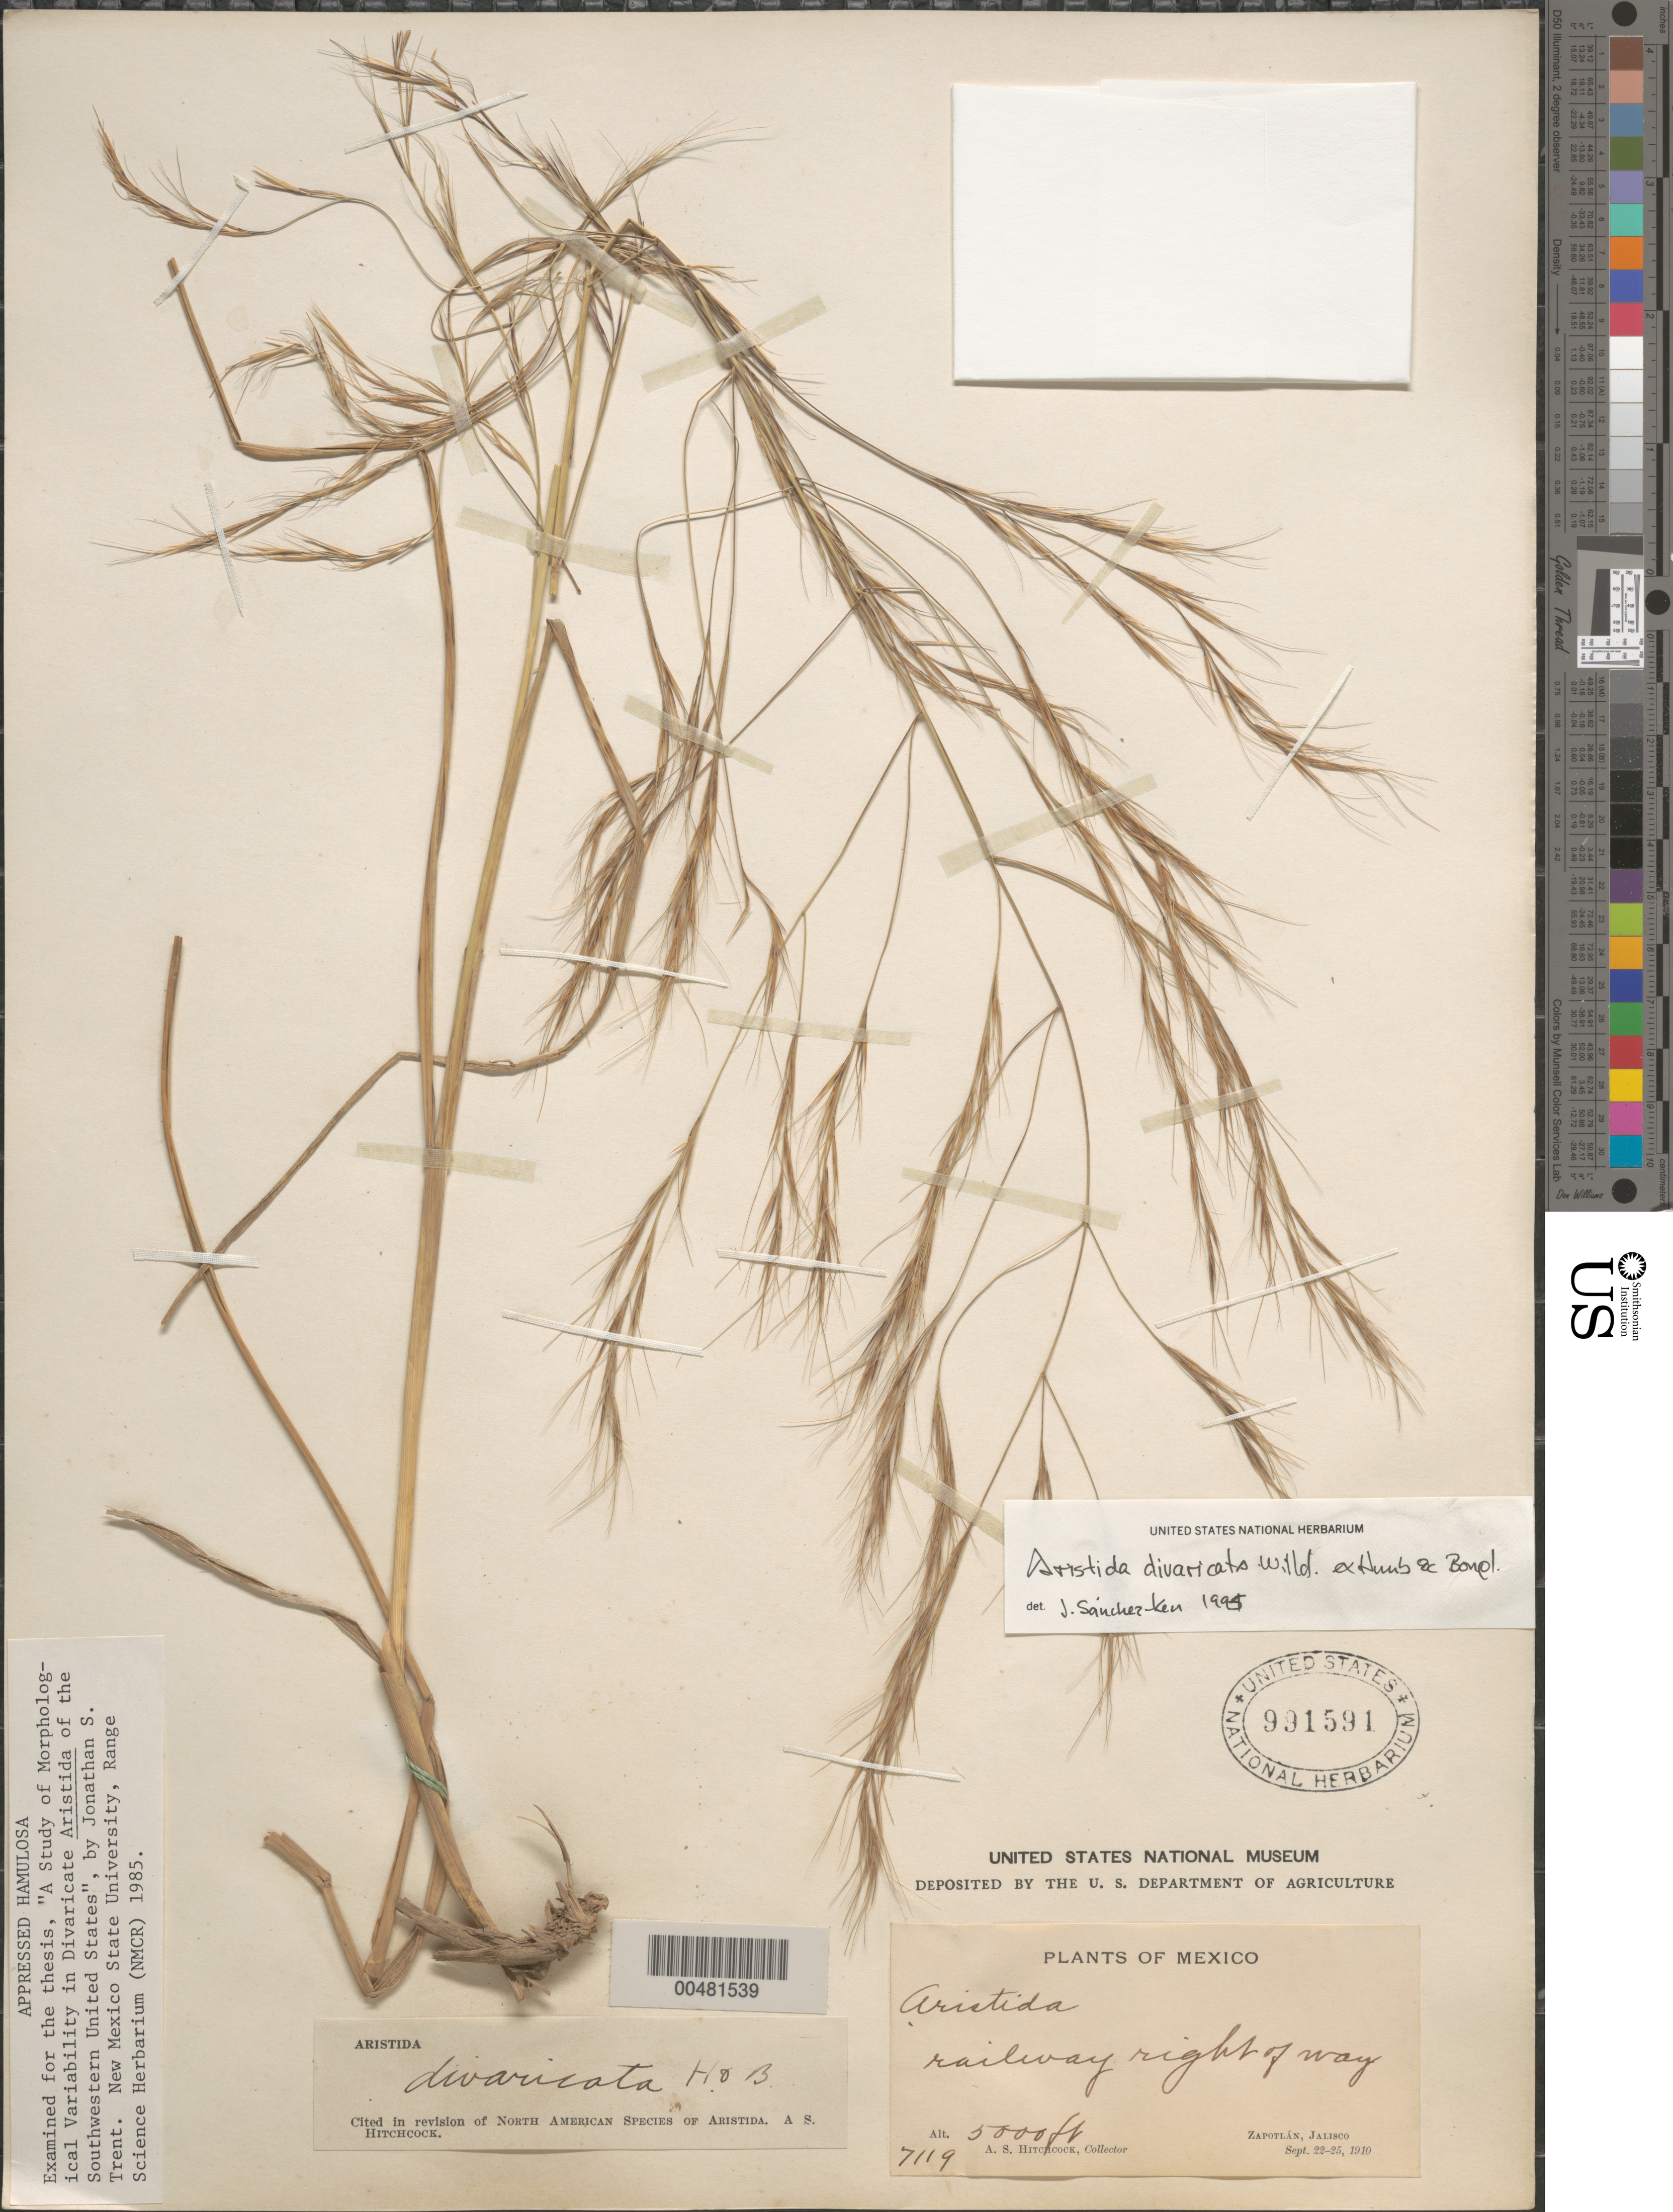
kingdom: Plantae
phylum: Tracheophyta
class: Liliopsida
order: Poales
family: Poaceae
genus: Aristida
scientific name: Aristida divaricata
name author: Humb. & Bonpl. ex Willd.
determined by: Sánchez-Ken, J. G.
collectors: A. S. Hitchcock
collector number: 7119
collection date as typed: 22 Sep 1910 to 25 Sep 1910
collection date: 1910-09-22/1910-09-25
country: Mexico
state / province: Jalisco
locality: Zapotlán, railway right of way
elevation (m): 1524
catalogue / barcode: US 991591